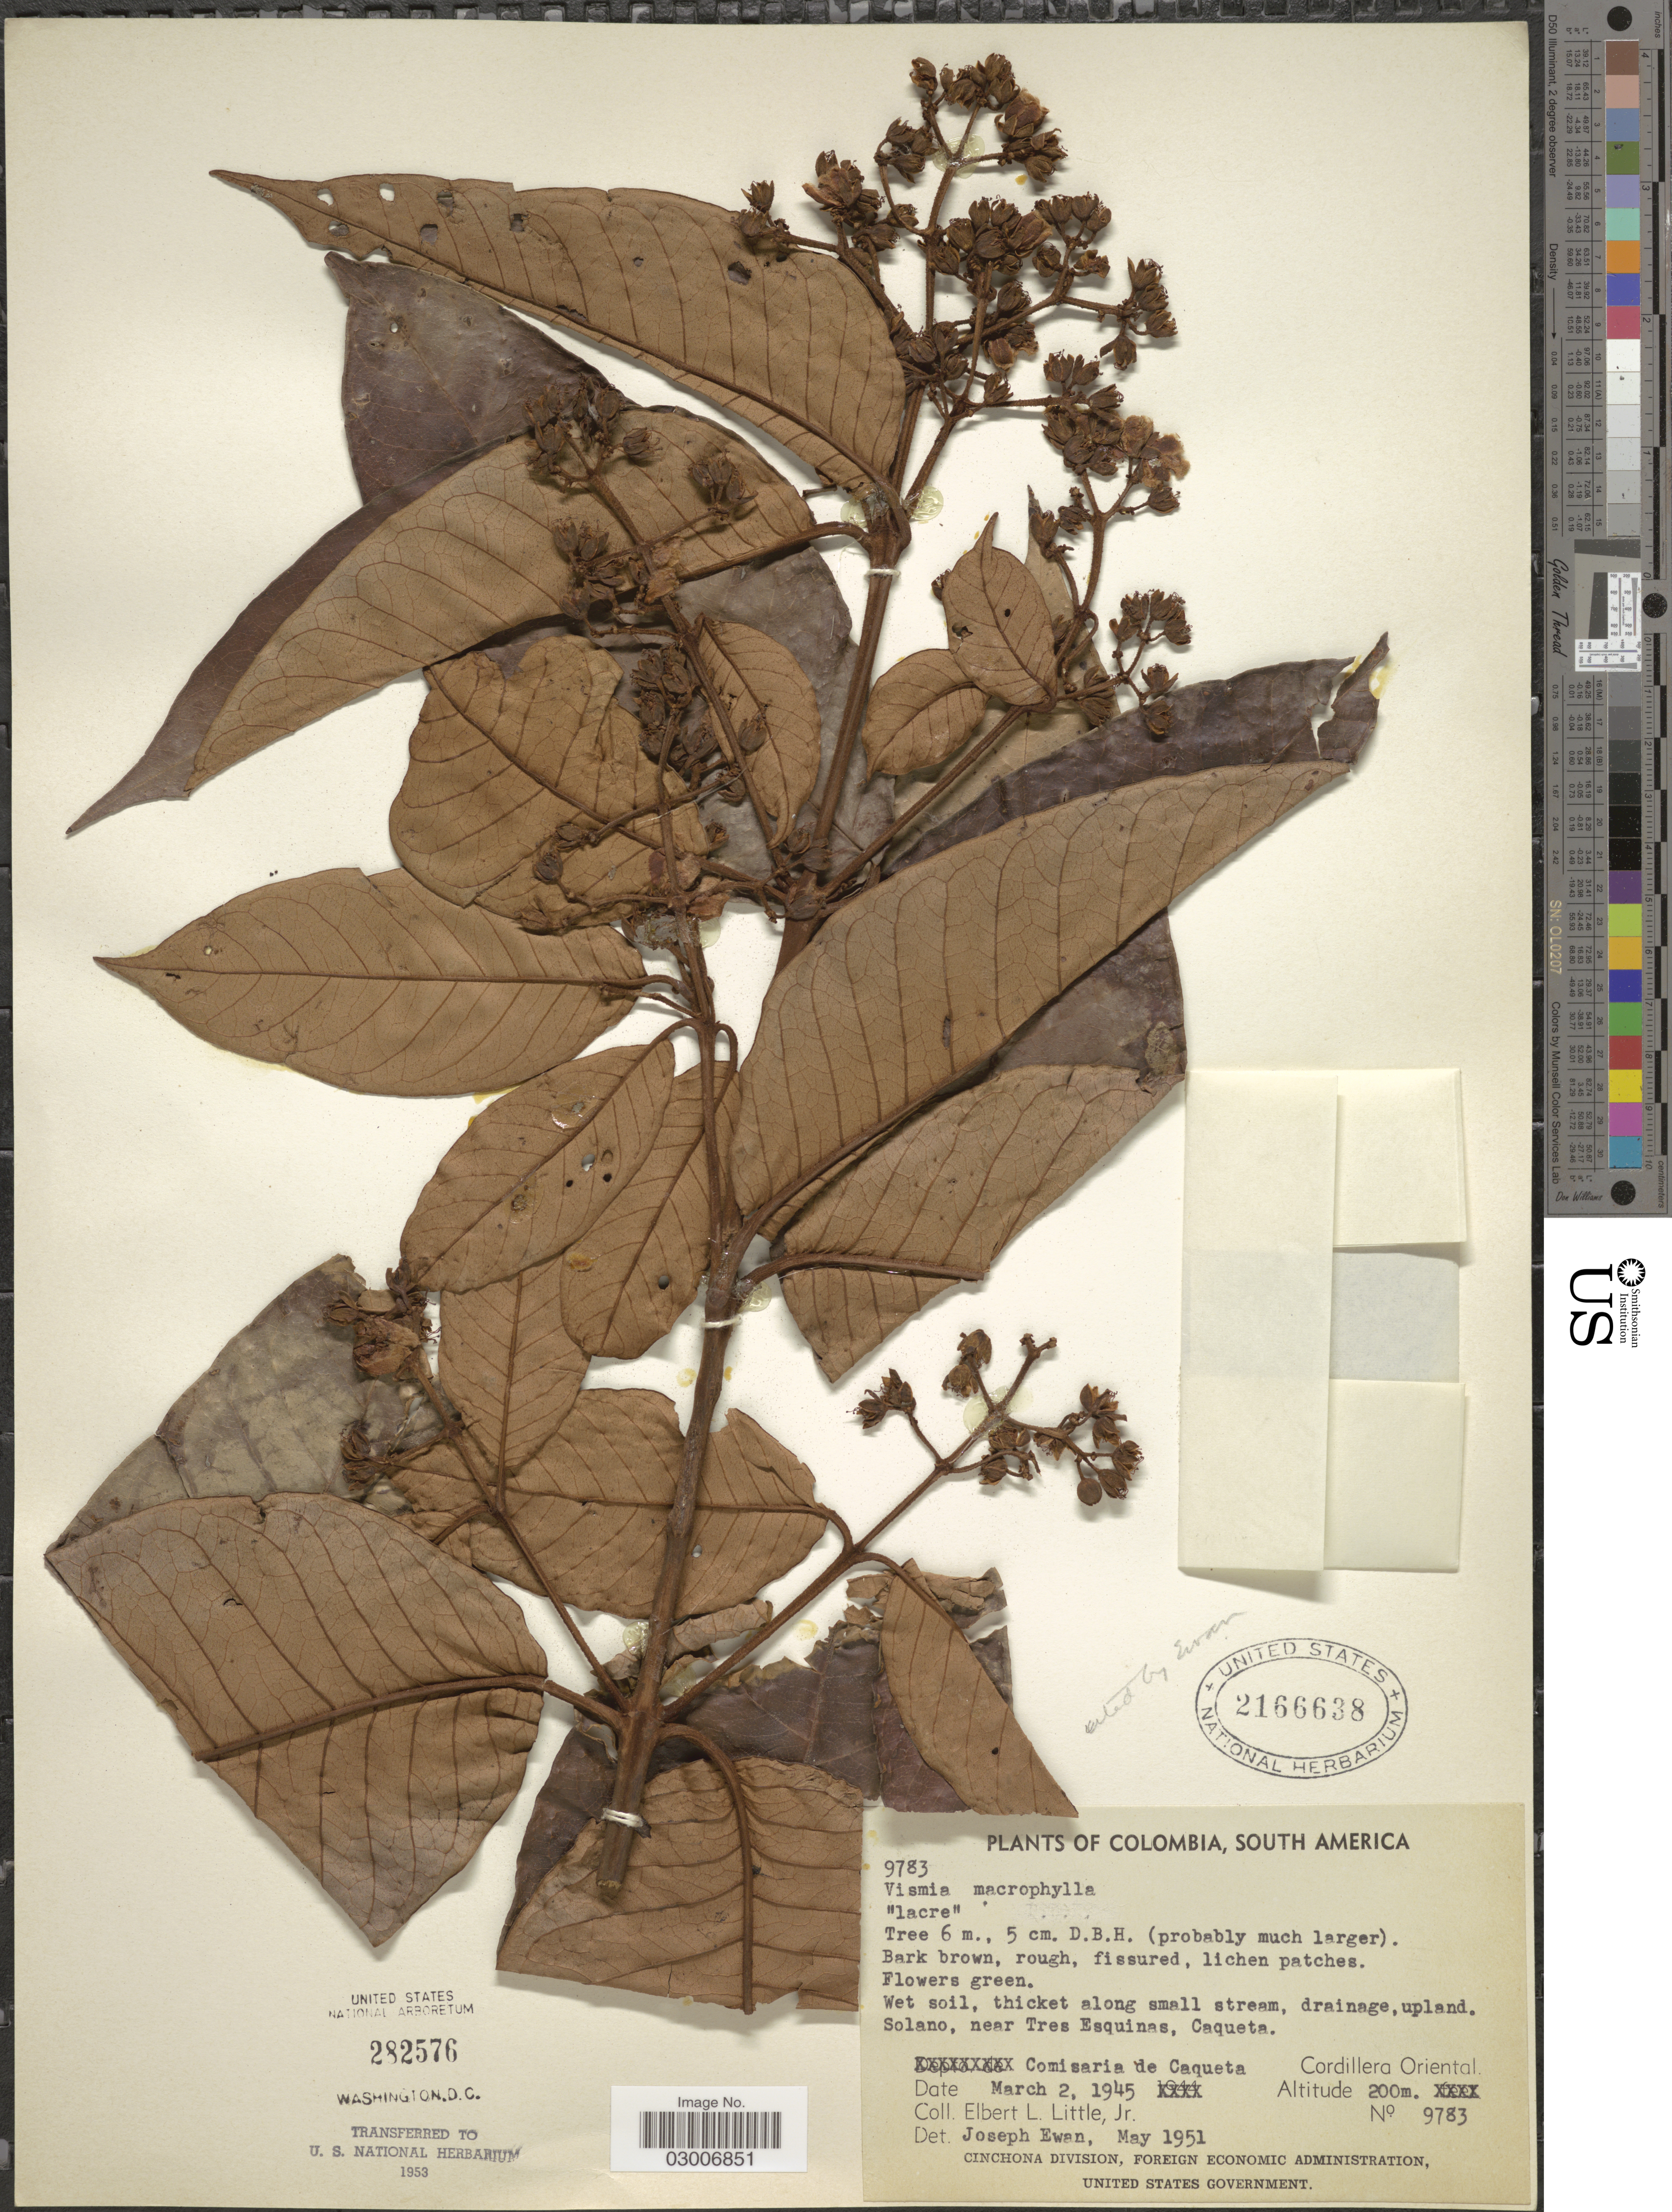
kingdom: Plantae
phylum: Tracheophyta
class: Magnoliopsida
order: Malpighiales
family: Hypericaceae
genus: Vismia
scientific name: Vismia macrophylla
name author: Kunth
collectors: E. L. Little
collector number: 9783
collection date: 1945-03-02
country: Colombia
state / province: Caquetá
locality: Solano, near Tres Esquinas, Caqueta. Comisaria de Caqueta. Cordillera Oriental.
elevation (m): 200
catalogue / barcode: US 2166638